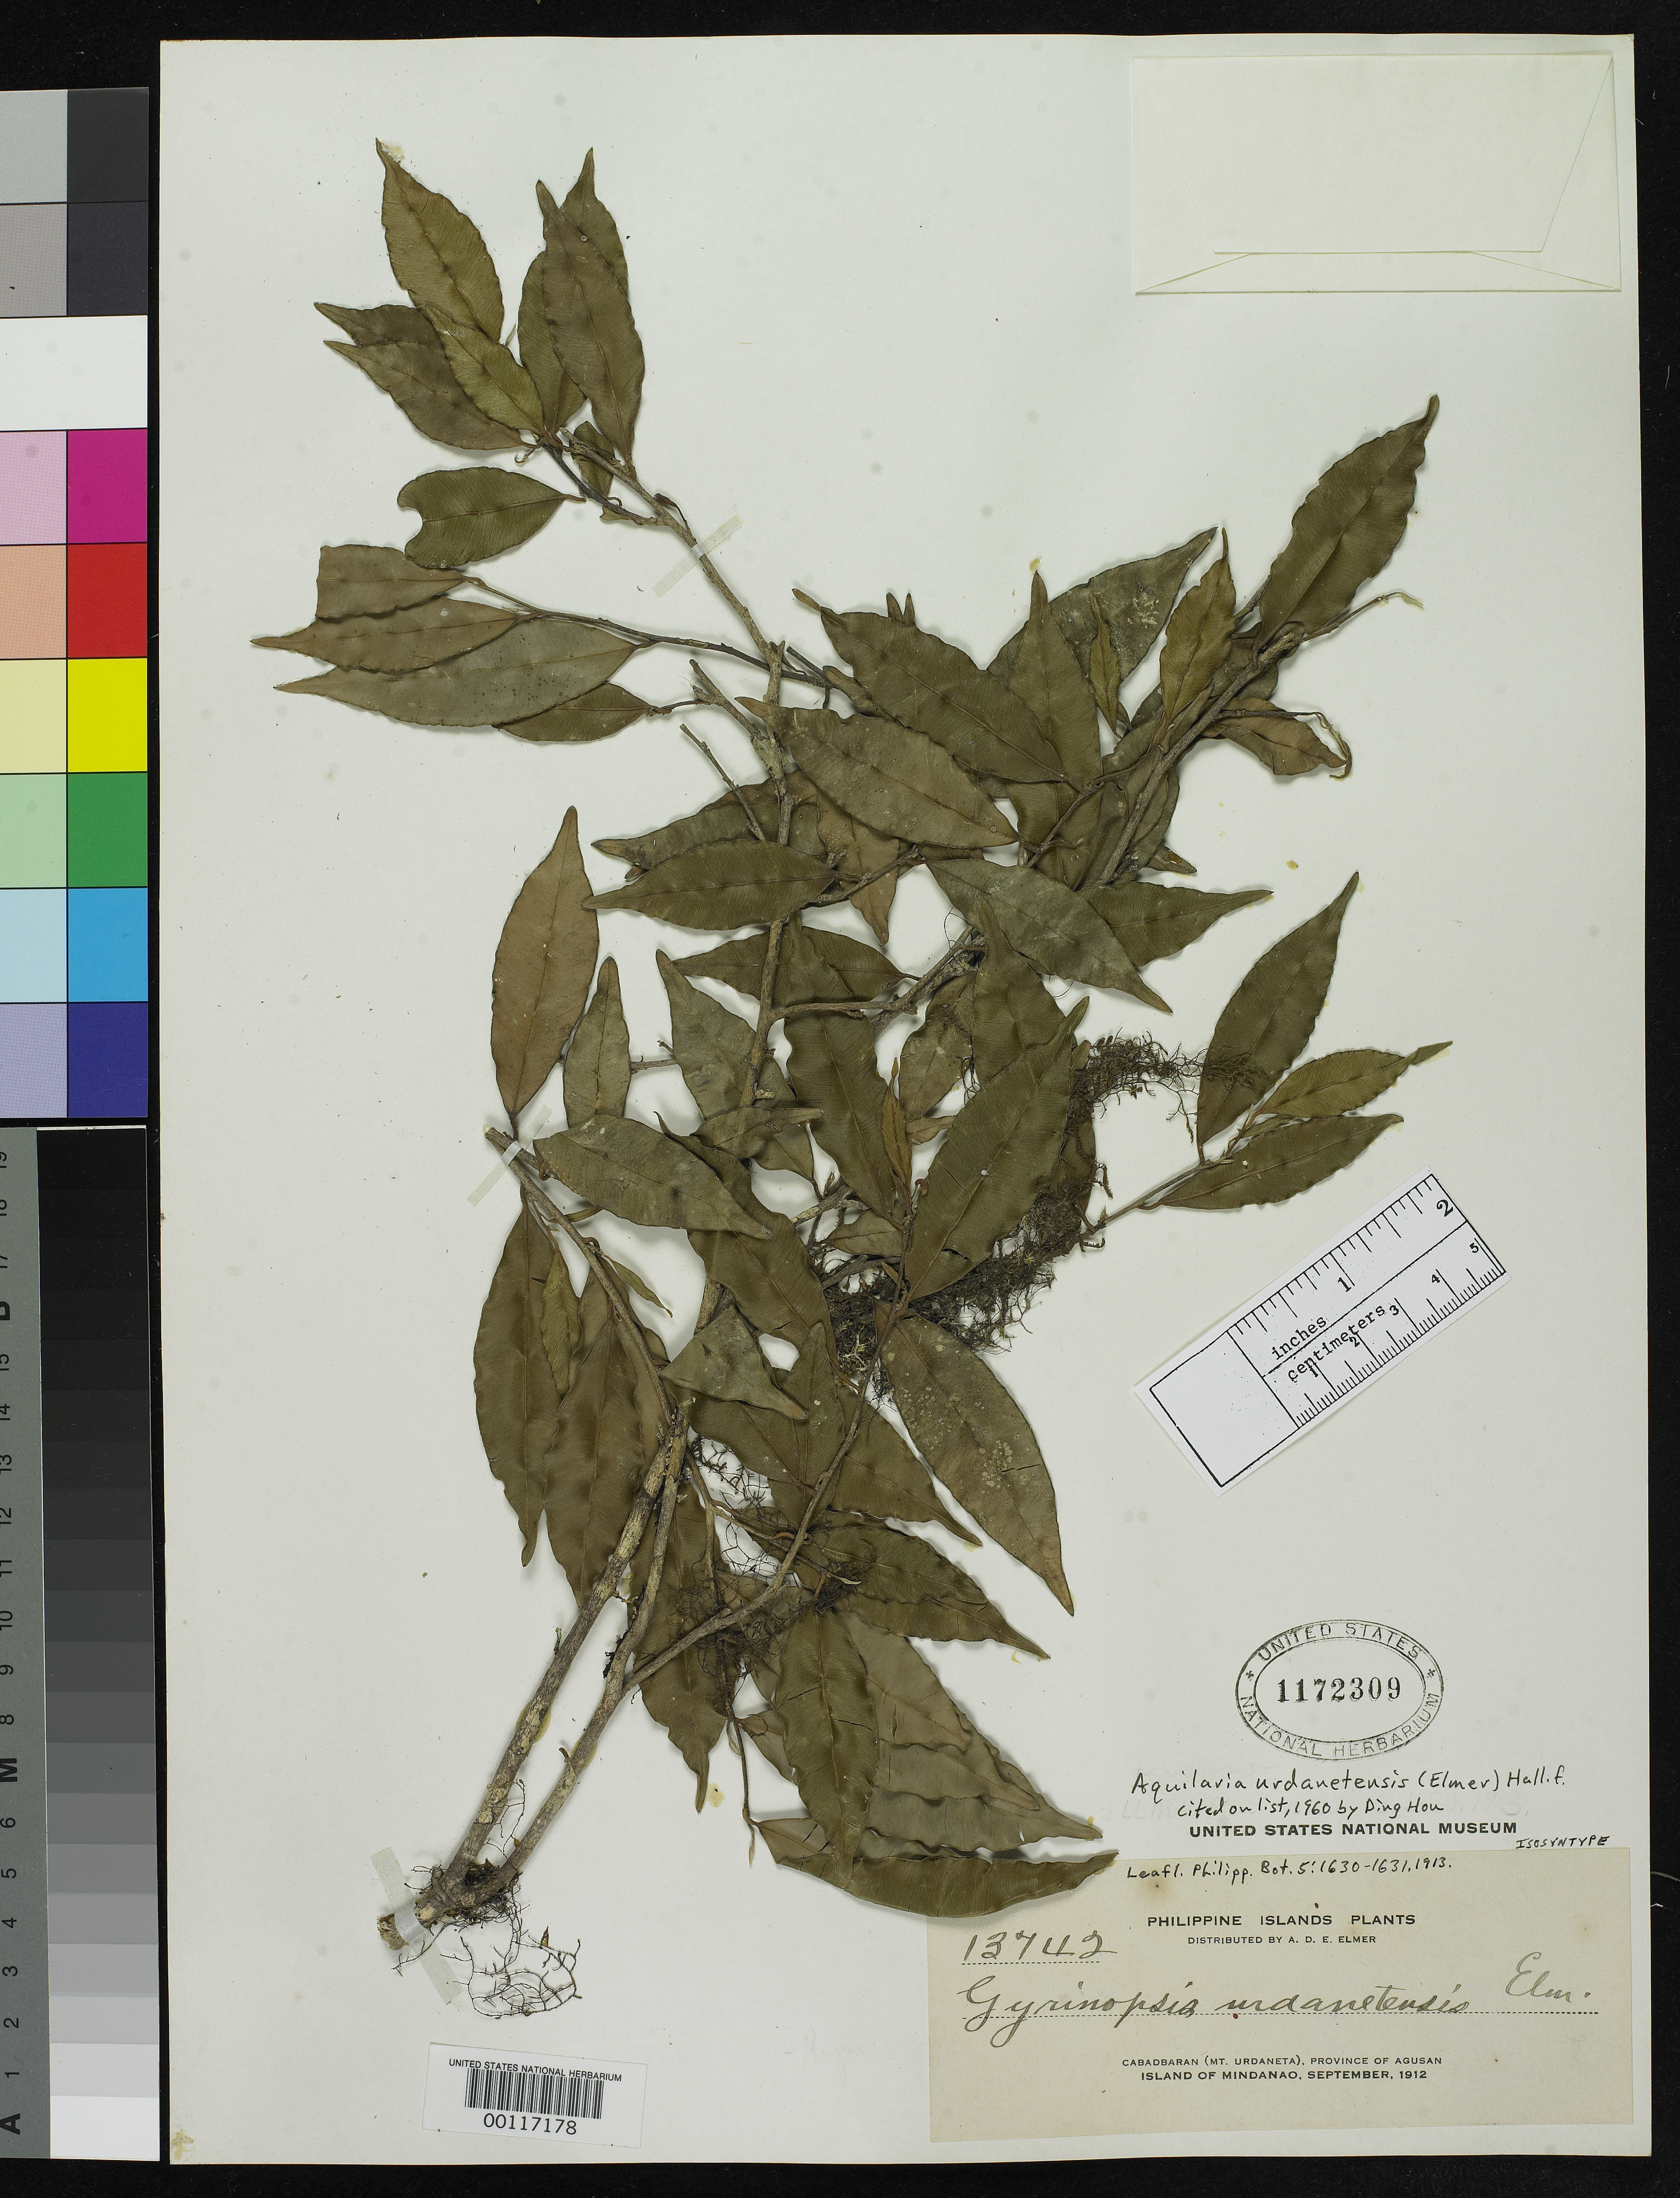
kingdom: Plantae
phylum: Tracheophyta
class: Magnoliopsida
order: Malvales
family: Thymelaeaceae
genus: Gyrinopsis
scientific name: Gyrinopsis urdanetensis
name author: Elmer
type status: Isosyntype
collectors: A. D. E. Elmer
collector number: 13742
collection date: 1912-07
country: Philippines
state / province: Caraga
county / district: Agusan del Norte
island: Mindanao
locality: Cabadbaran (Mt. Urdaneta), province of Agusan, Island of Mindanao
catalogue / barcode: US 1172309